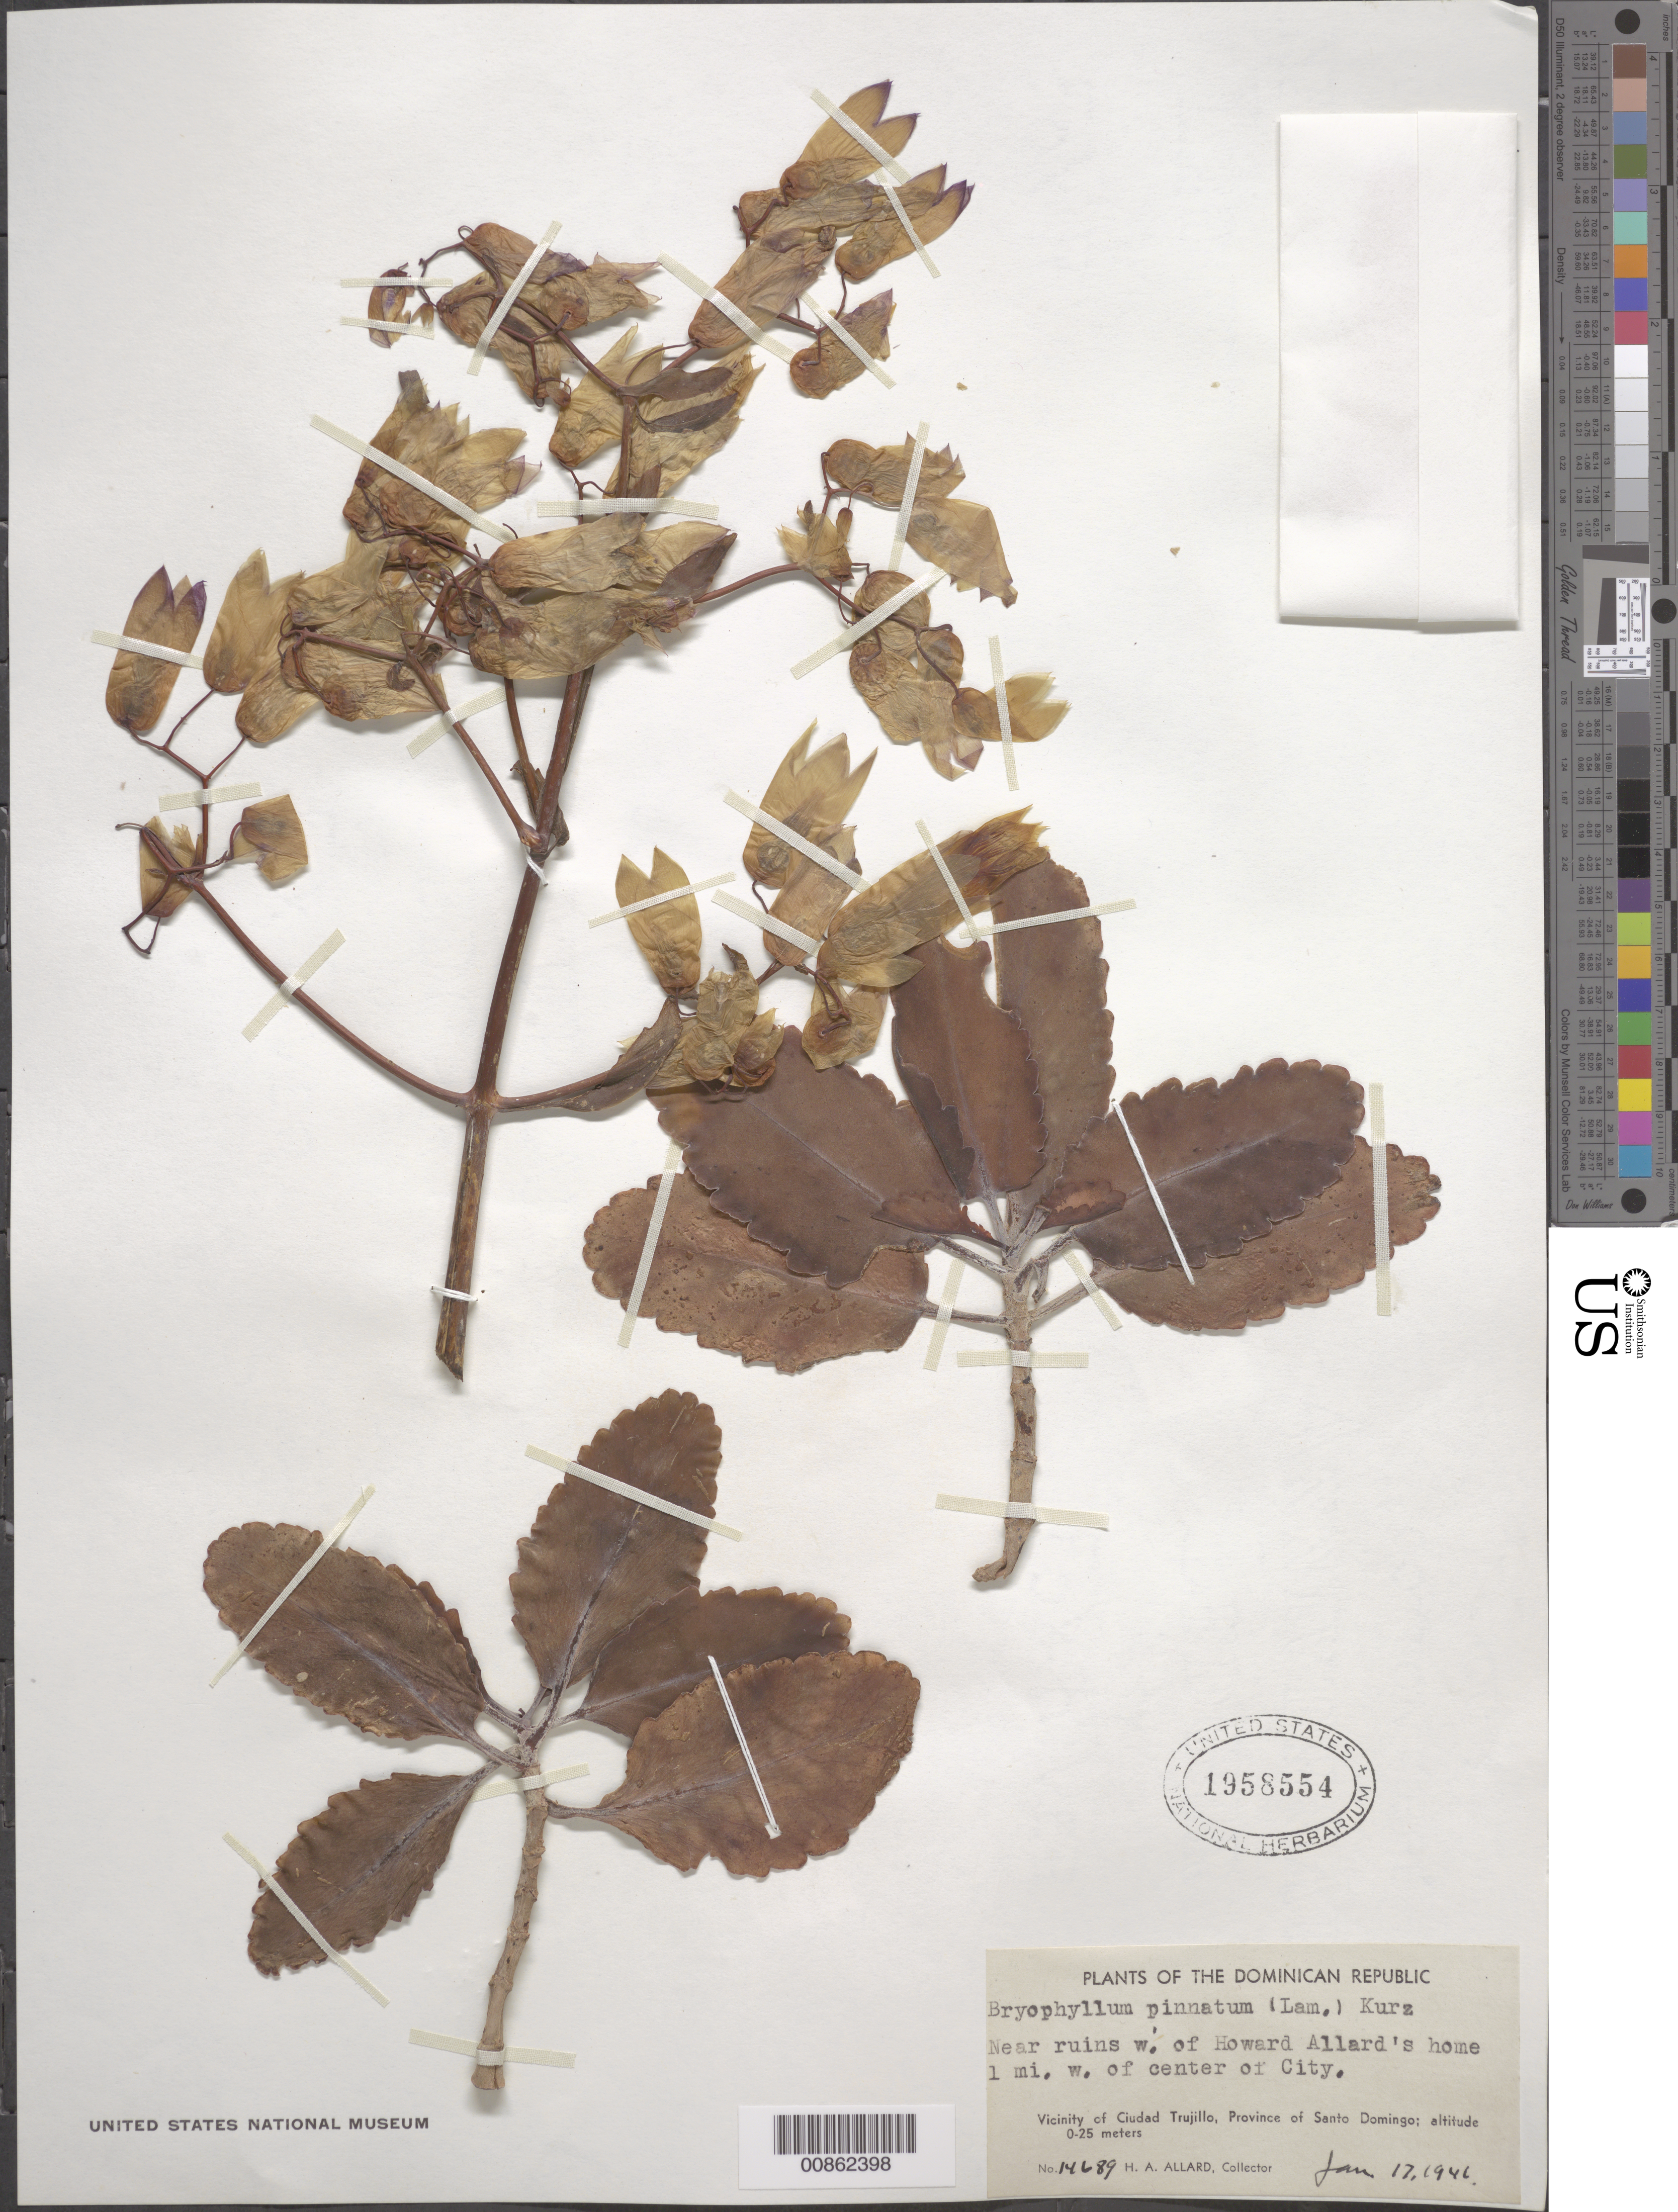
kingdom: Plantae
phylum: Tracheophyta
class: Magnoliopsida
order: Saxifragales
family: Crassulaceae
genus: Kalanchoe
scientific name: Kalanchoe pinnata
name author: (Lam.) Pers.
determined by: Strong, Mark T., (BOT), Smithsonian Institution - National Museum of Natural History (UNITED STATES)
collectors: H. A. Allard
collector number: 14689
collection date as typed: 17 Jan 1946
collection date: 1946-01-17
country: Dominican Republic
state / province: Distrito Nacional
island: Hispaniola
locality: Vicinity of Ciudad Trujillo, Province of Santo Domingo (obsolete). Near ruins W of Howard Allard's home, 1 mi. W of center of city.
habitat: near ruins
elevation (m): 0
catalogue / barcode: US 1958554